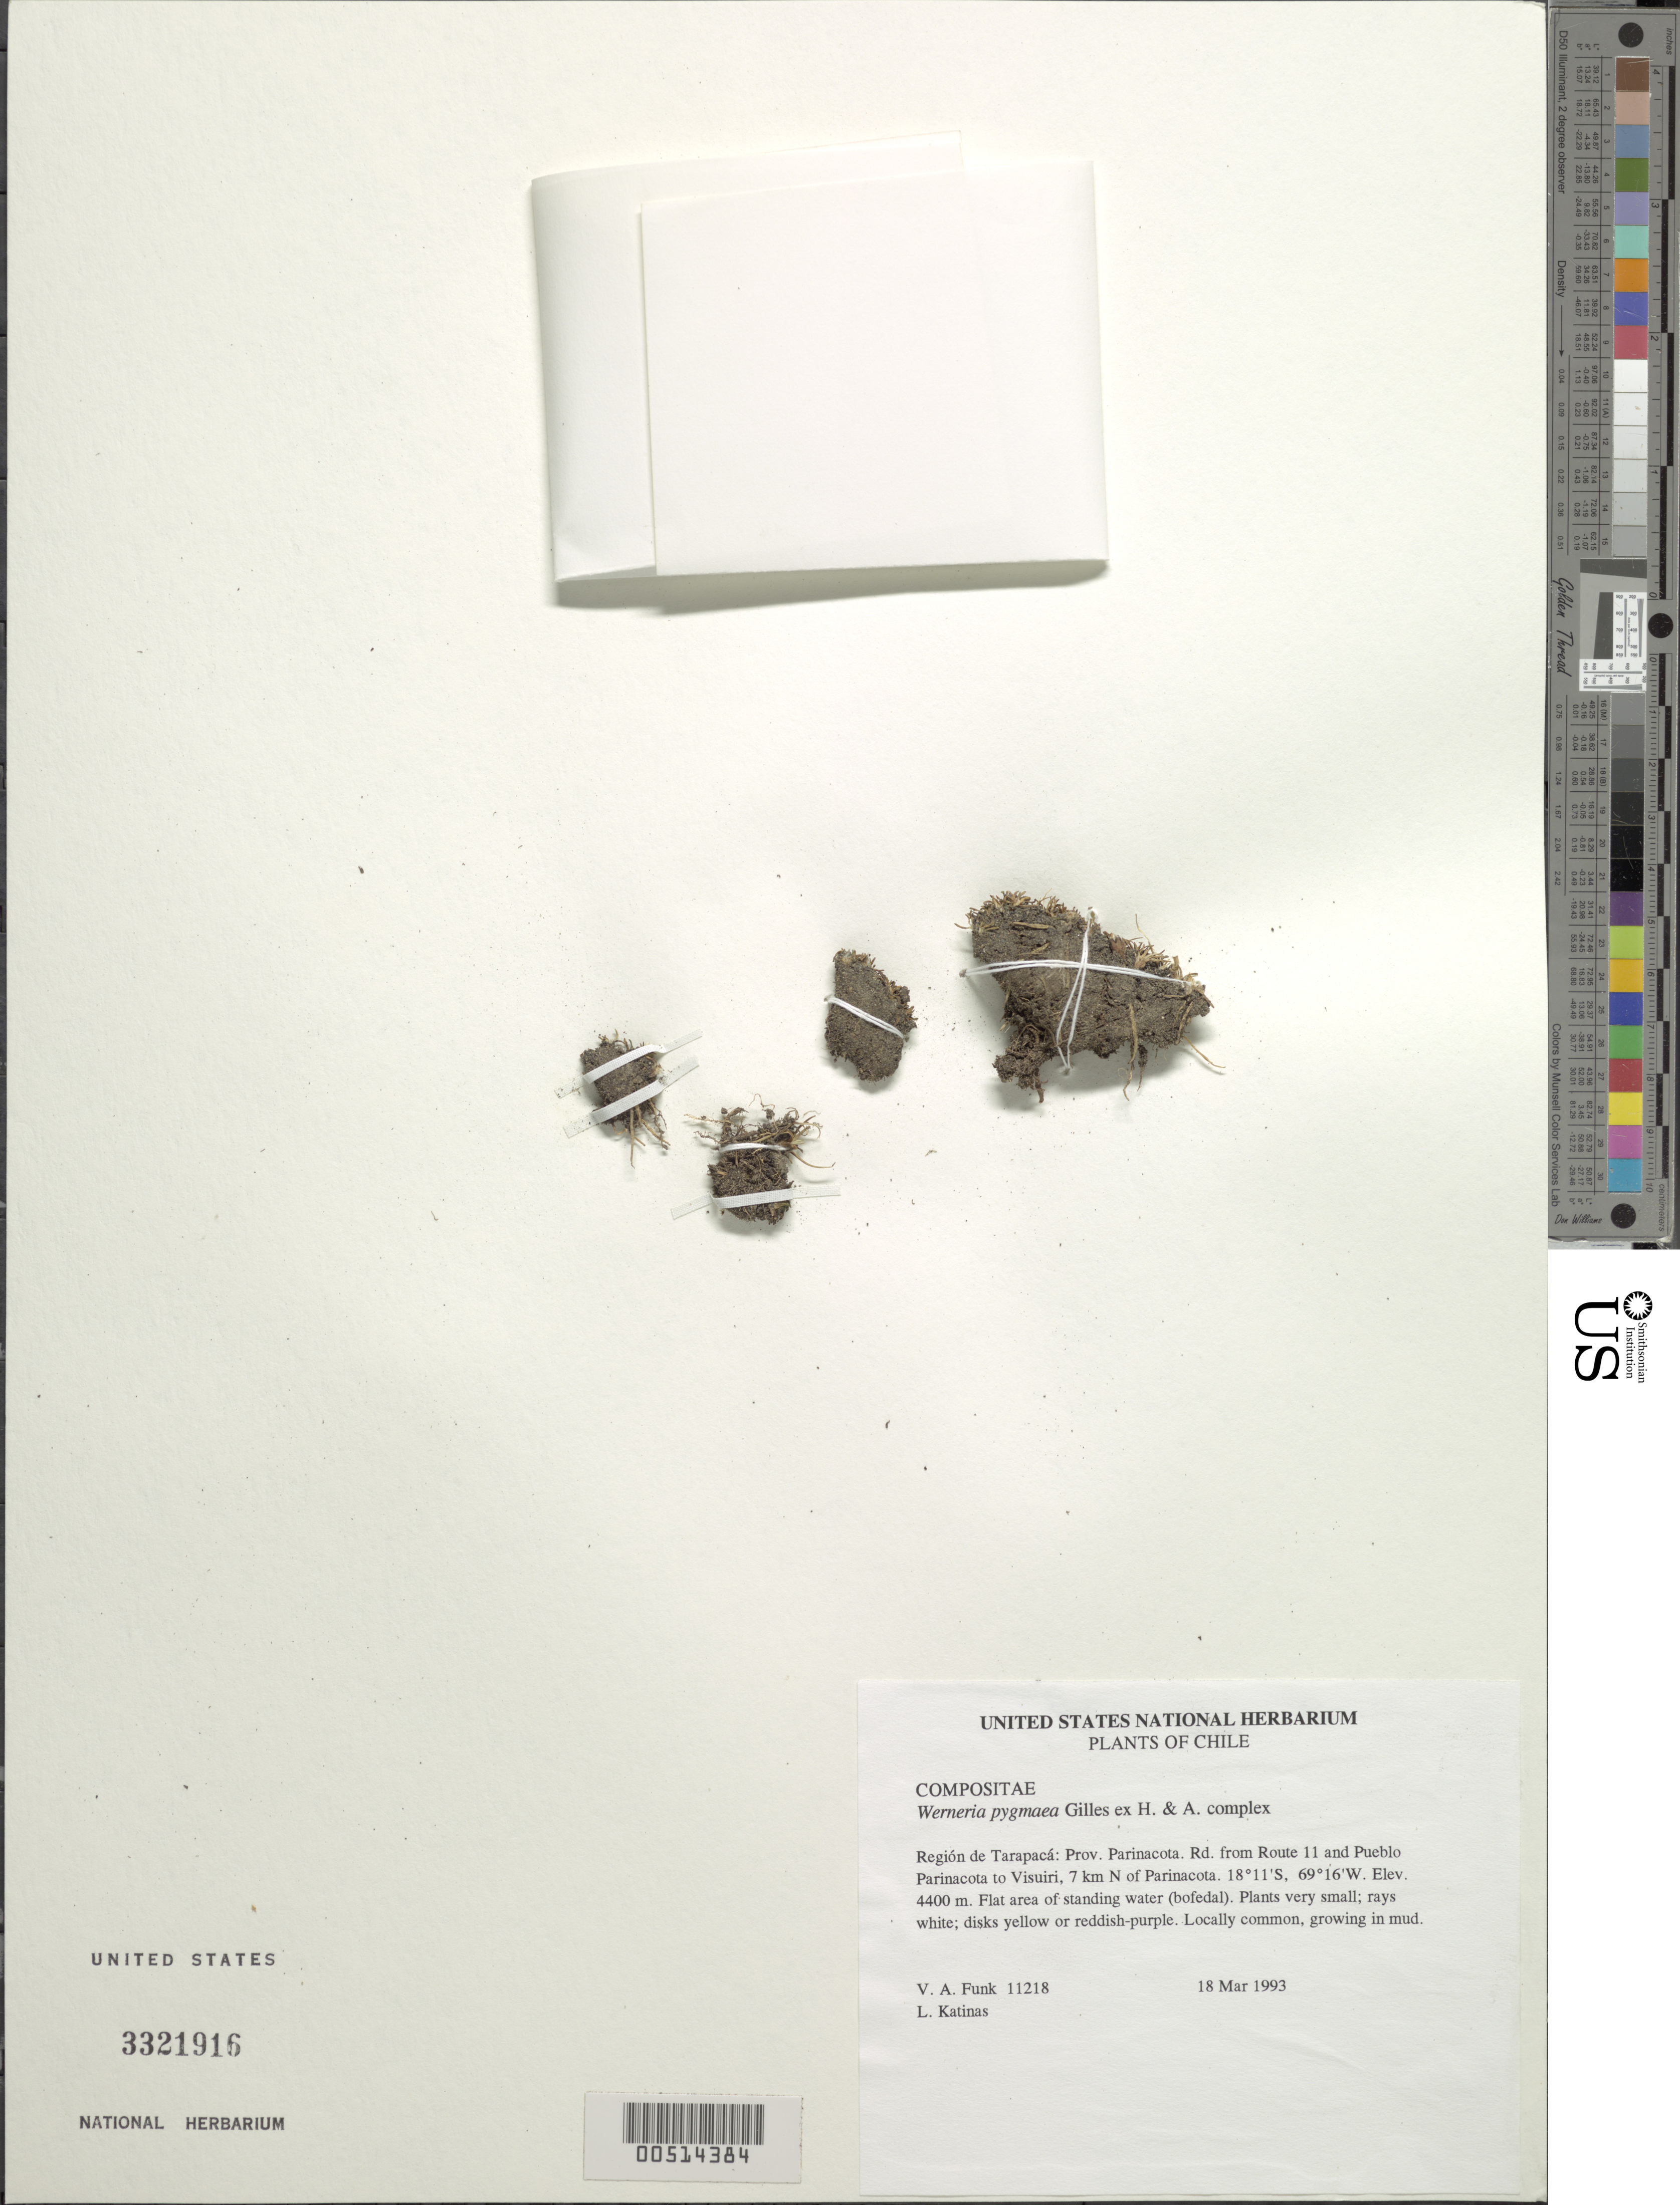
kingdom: Plantae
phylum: Tracheophyta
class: Magnoliopsida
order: Asterales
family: Asteraceae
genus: Werneria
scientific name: Werneria pygmaea complex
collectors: V. Funk & L. Katinas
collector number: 11218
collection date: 1993-03-18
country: Chile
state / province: Tarapacá (I)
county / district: Parinacota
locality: Rd. from Route 11 and Pueblo Parinacota to Visuiri, 7 km N of Parinacota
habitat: Flat area of standing water (bofedal)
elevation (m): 4400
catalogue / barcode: US 3321916